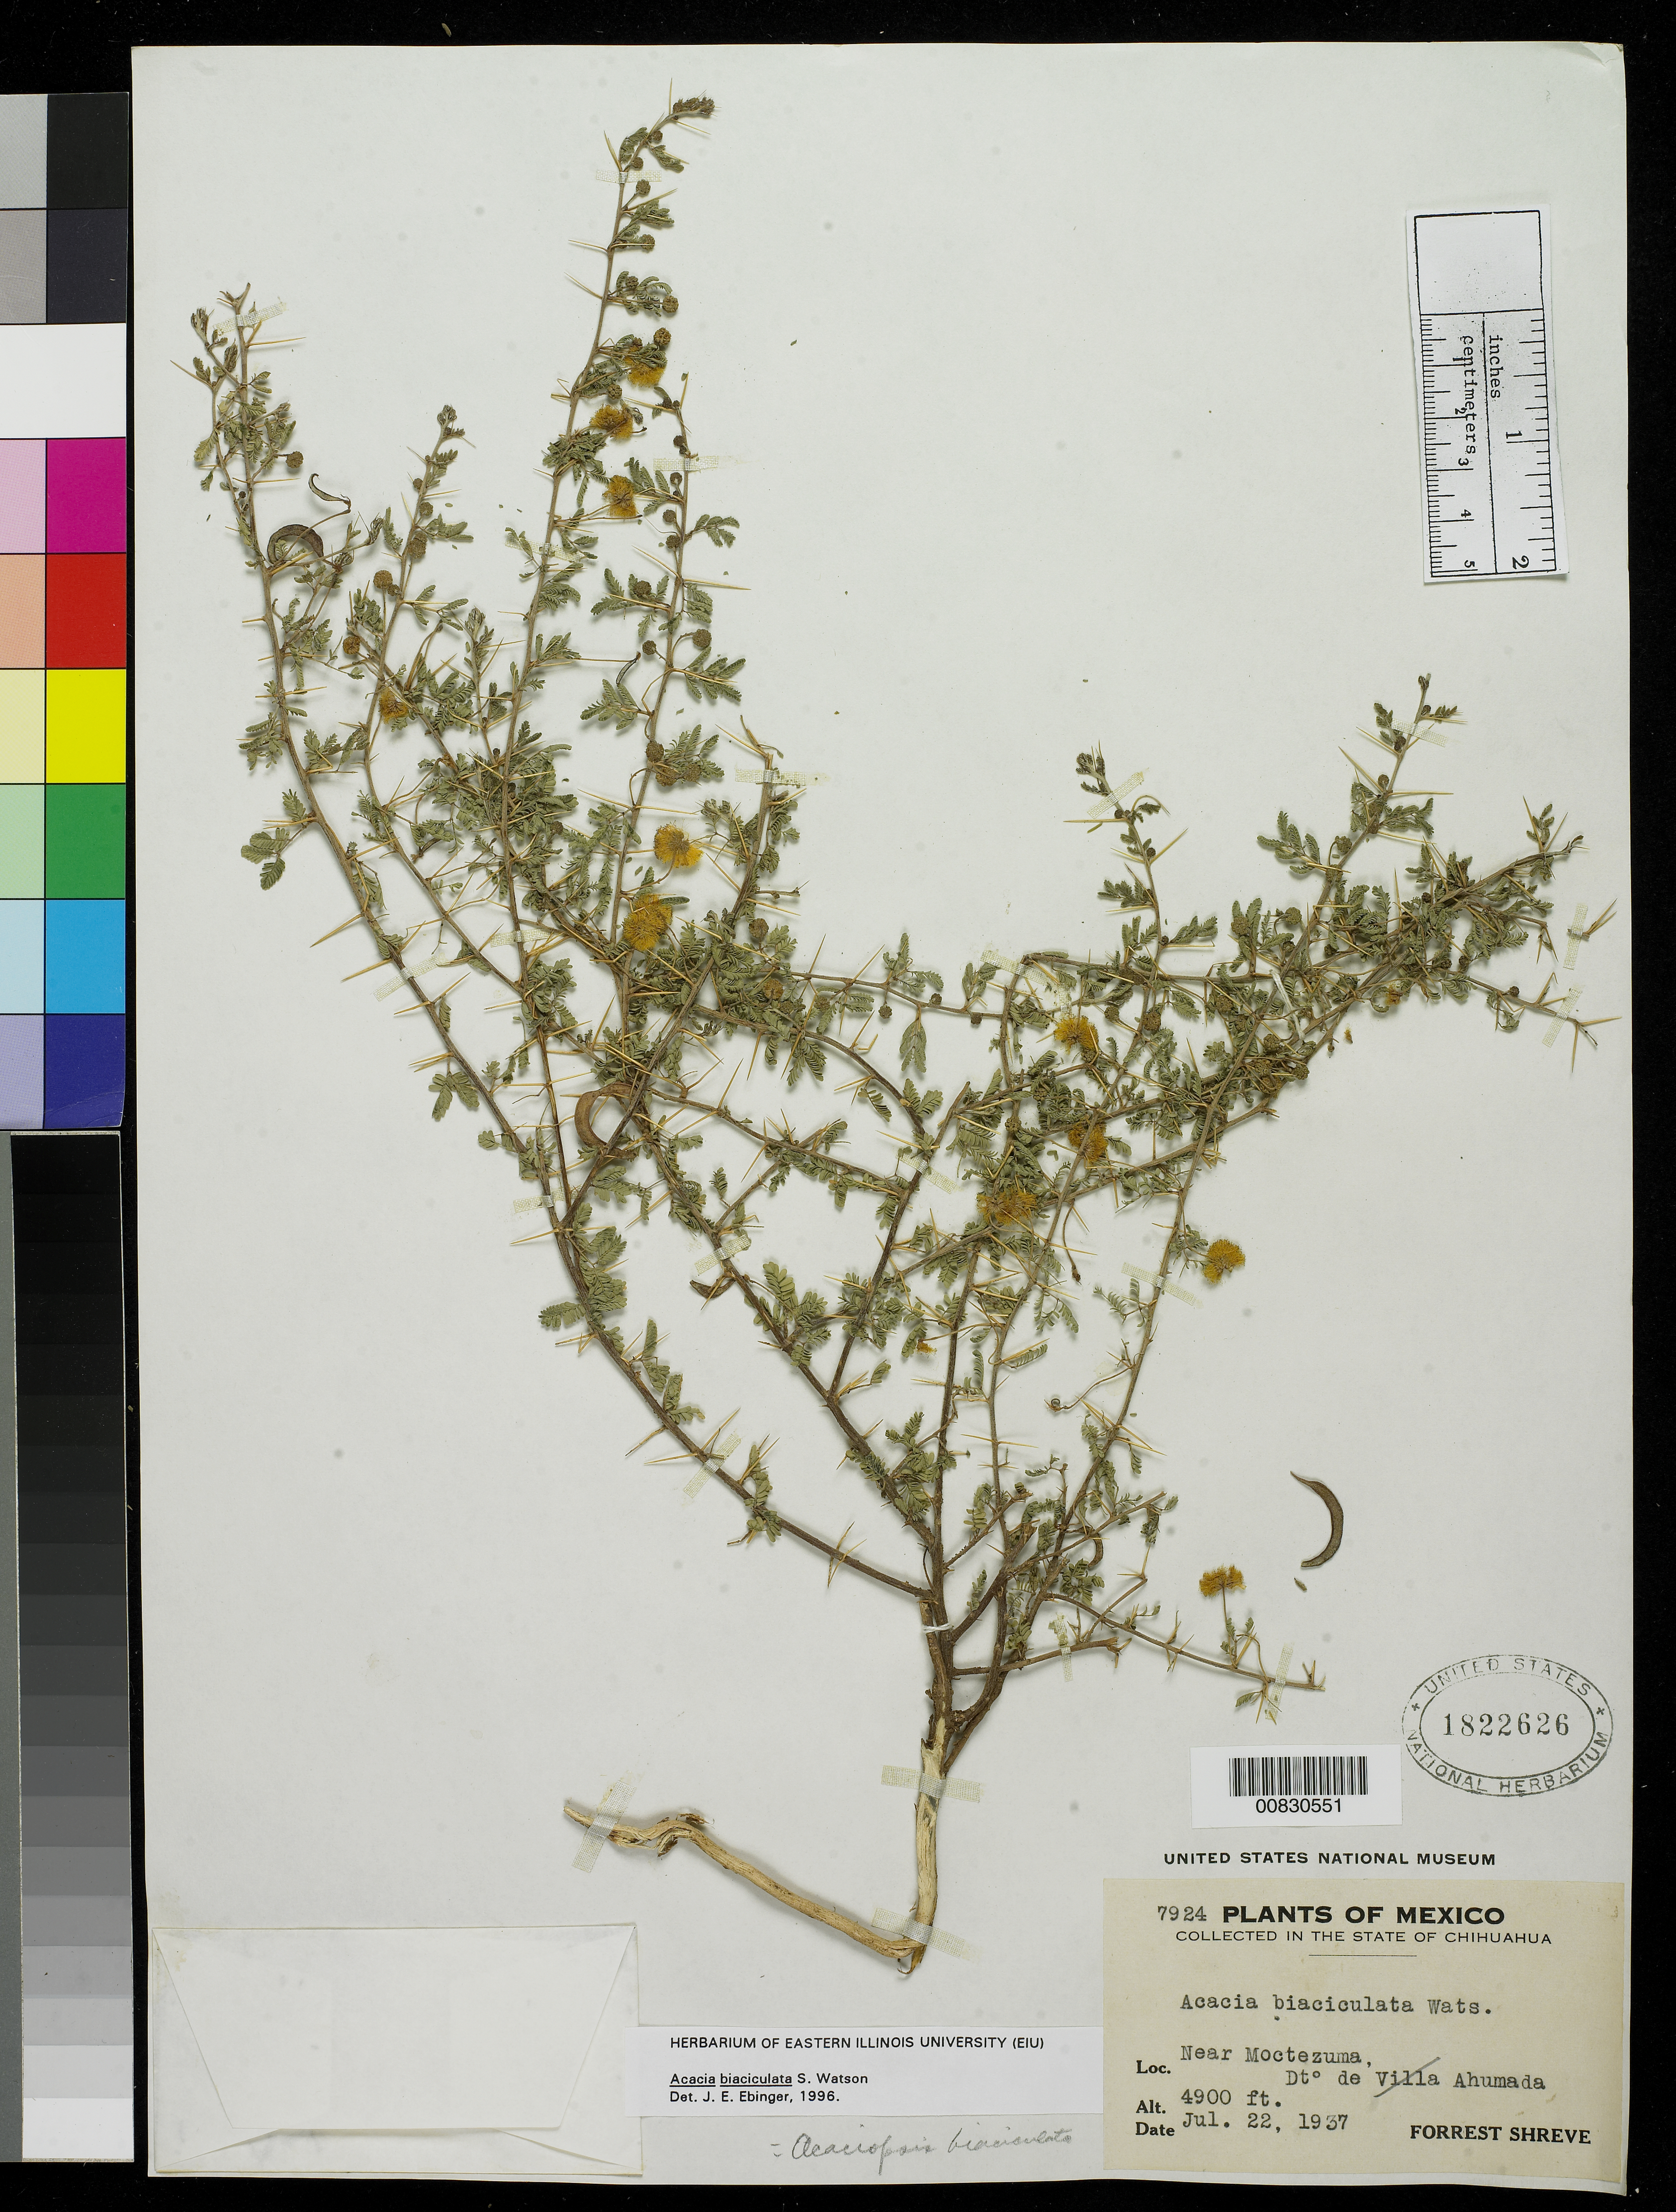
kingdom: Plantae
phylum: Tracheophyta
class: Magnoliopsida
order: Fabales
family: Fabaceae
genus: Vachellia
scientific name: Vachellia biaciculata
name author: (S. Watson) Seigler & Ebinger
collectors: F. Shreve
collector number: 7924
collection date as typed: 22 Jul 1937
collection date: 1937-07-22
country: Mexico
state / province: Chihuahua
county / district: Ahumada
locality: Near Moctezuma, Municipio de Ahumada, Chihuahua.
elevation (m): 1494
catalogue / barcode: US 1822626